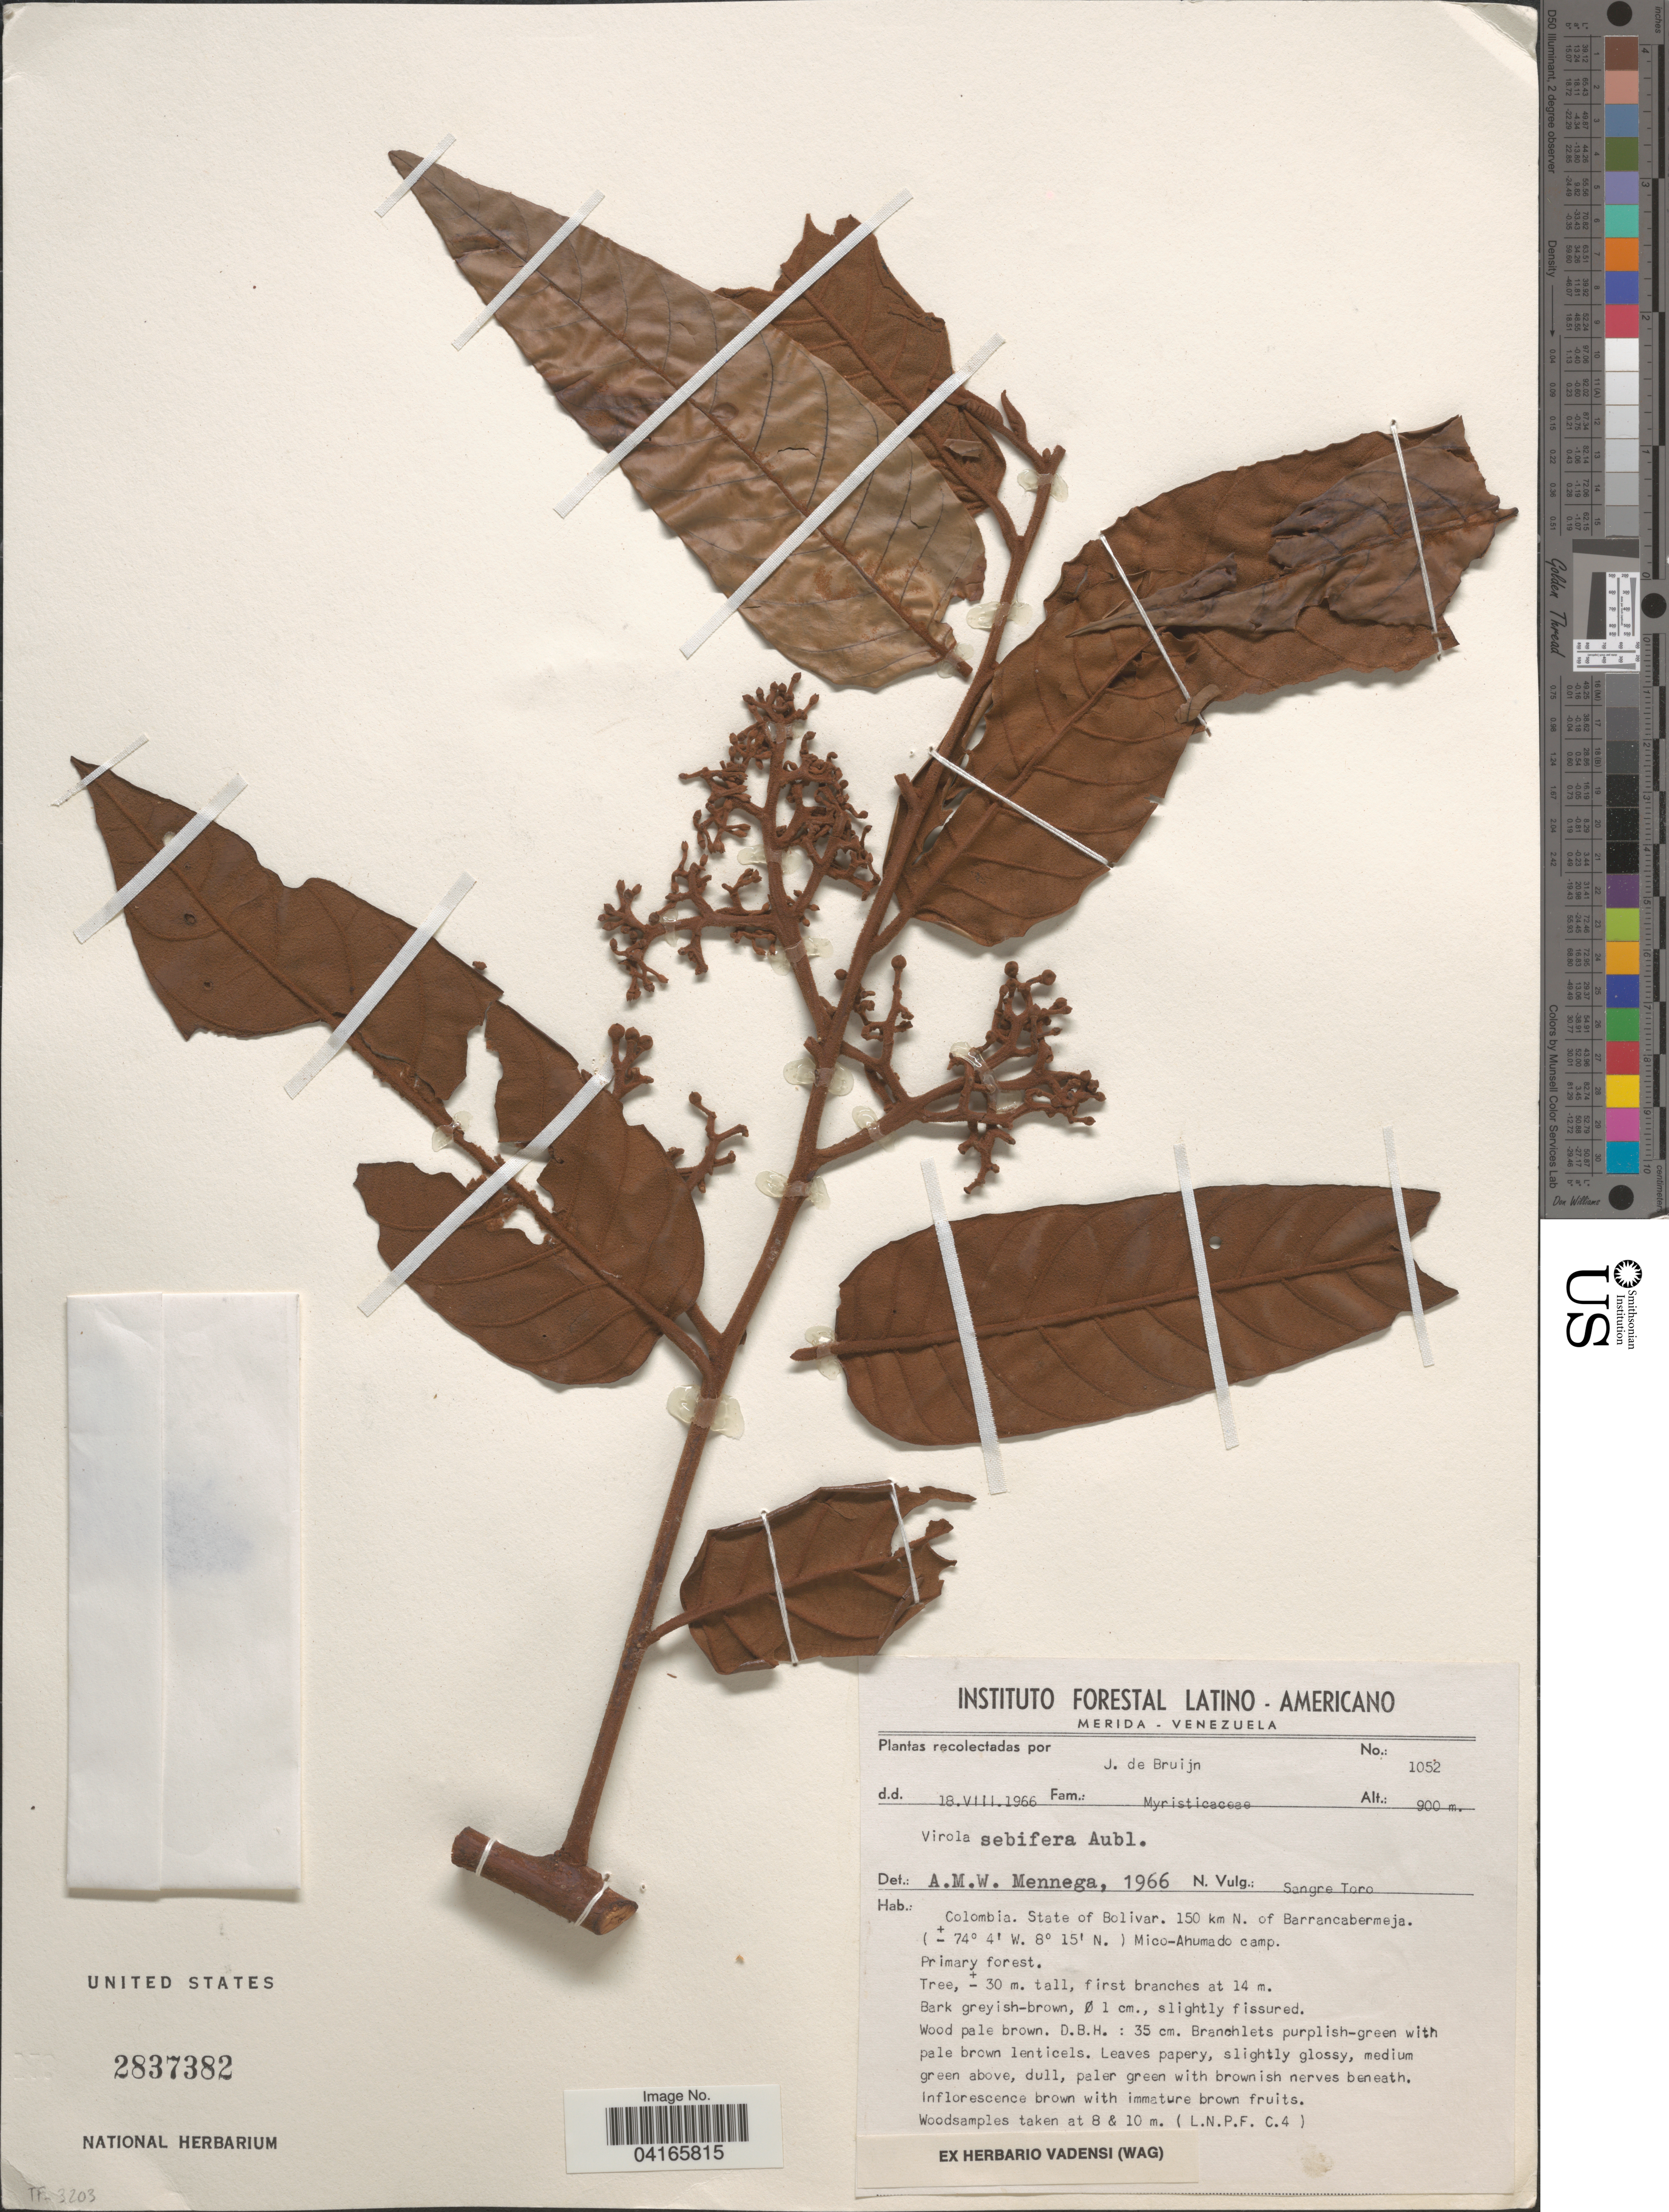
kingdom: Plantae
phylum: Tracheophyta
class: Magnoliopsida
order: Magnoliales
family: Myristicaceae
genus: Virola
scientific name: Virola sebifera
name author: Aubl.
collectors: J. Bruijn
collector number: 1052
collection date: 1966-08-18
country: Colombia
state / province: Bolívar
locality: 150 km N. of Barrancabermeja. Mico-Ahumado camp. Primary forest.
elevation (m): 900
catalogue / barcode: US 2837382